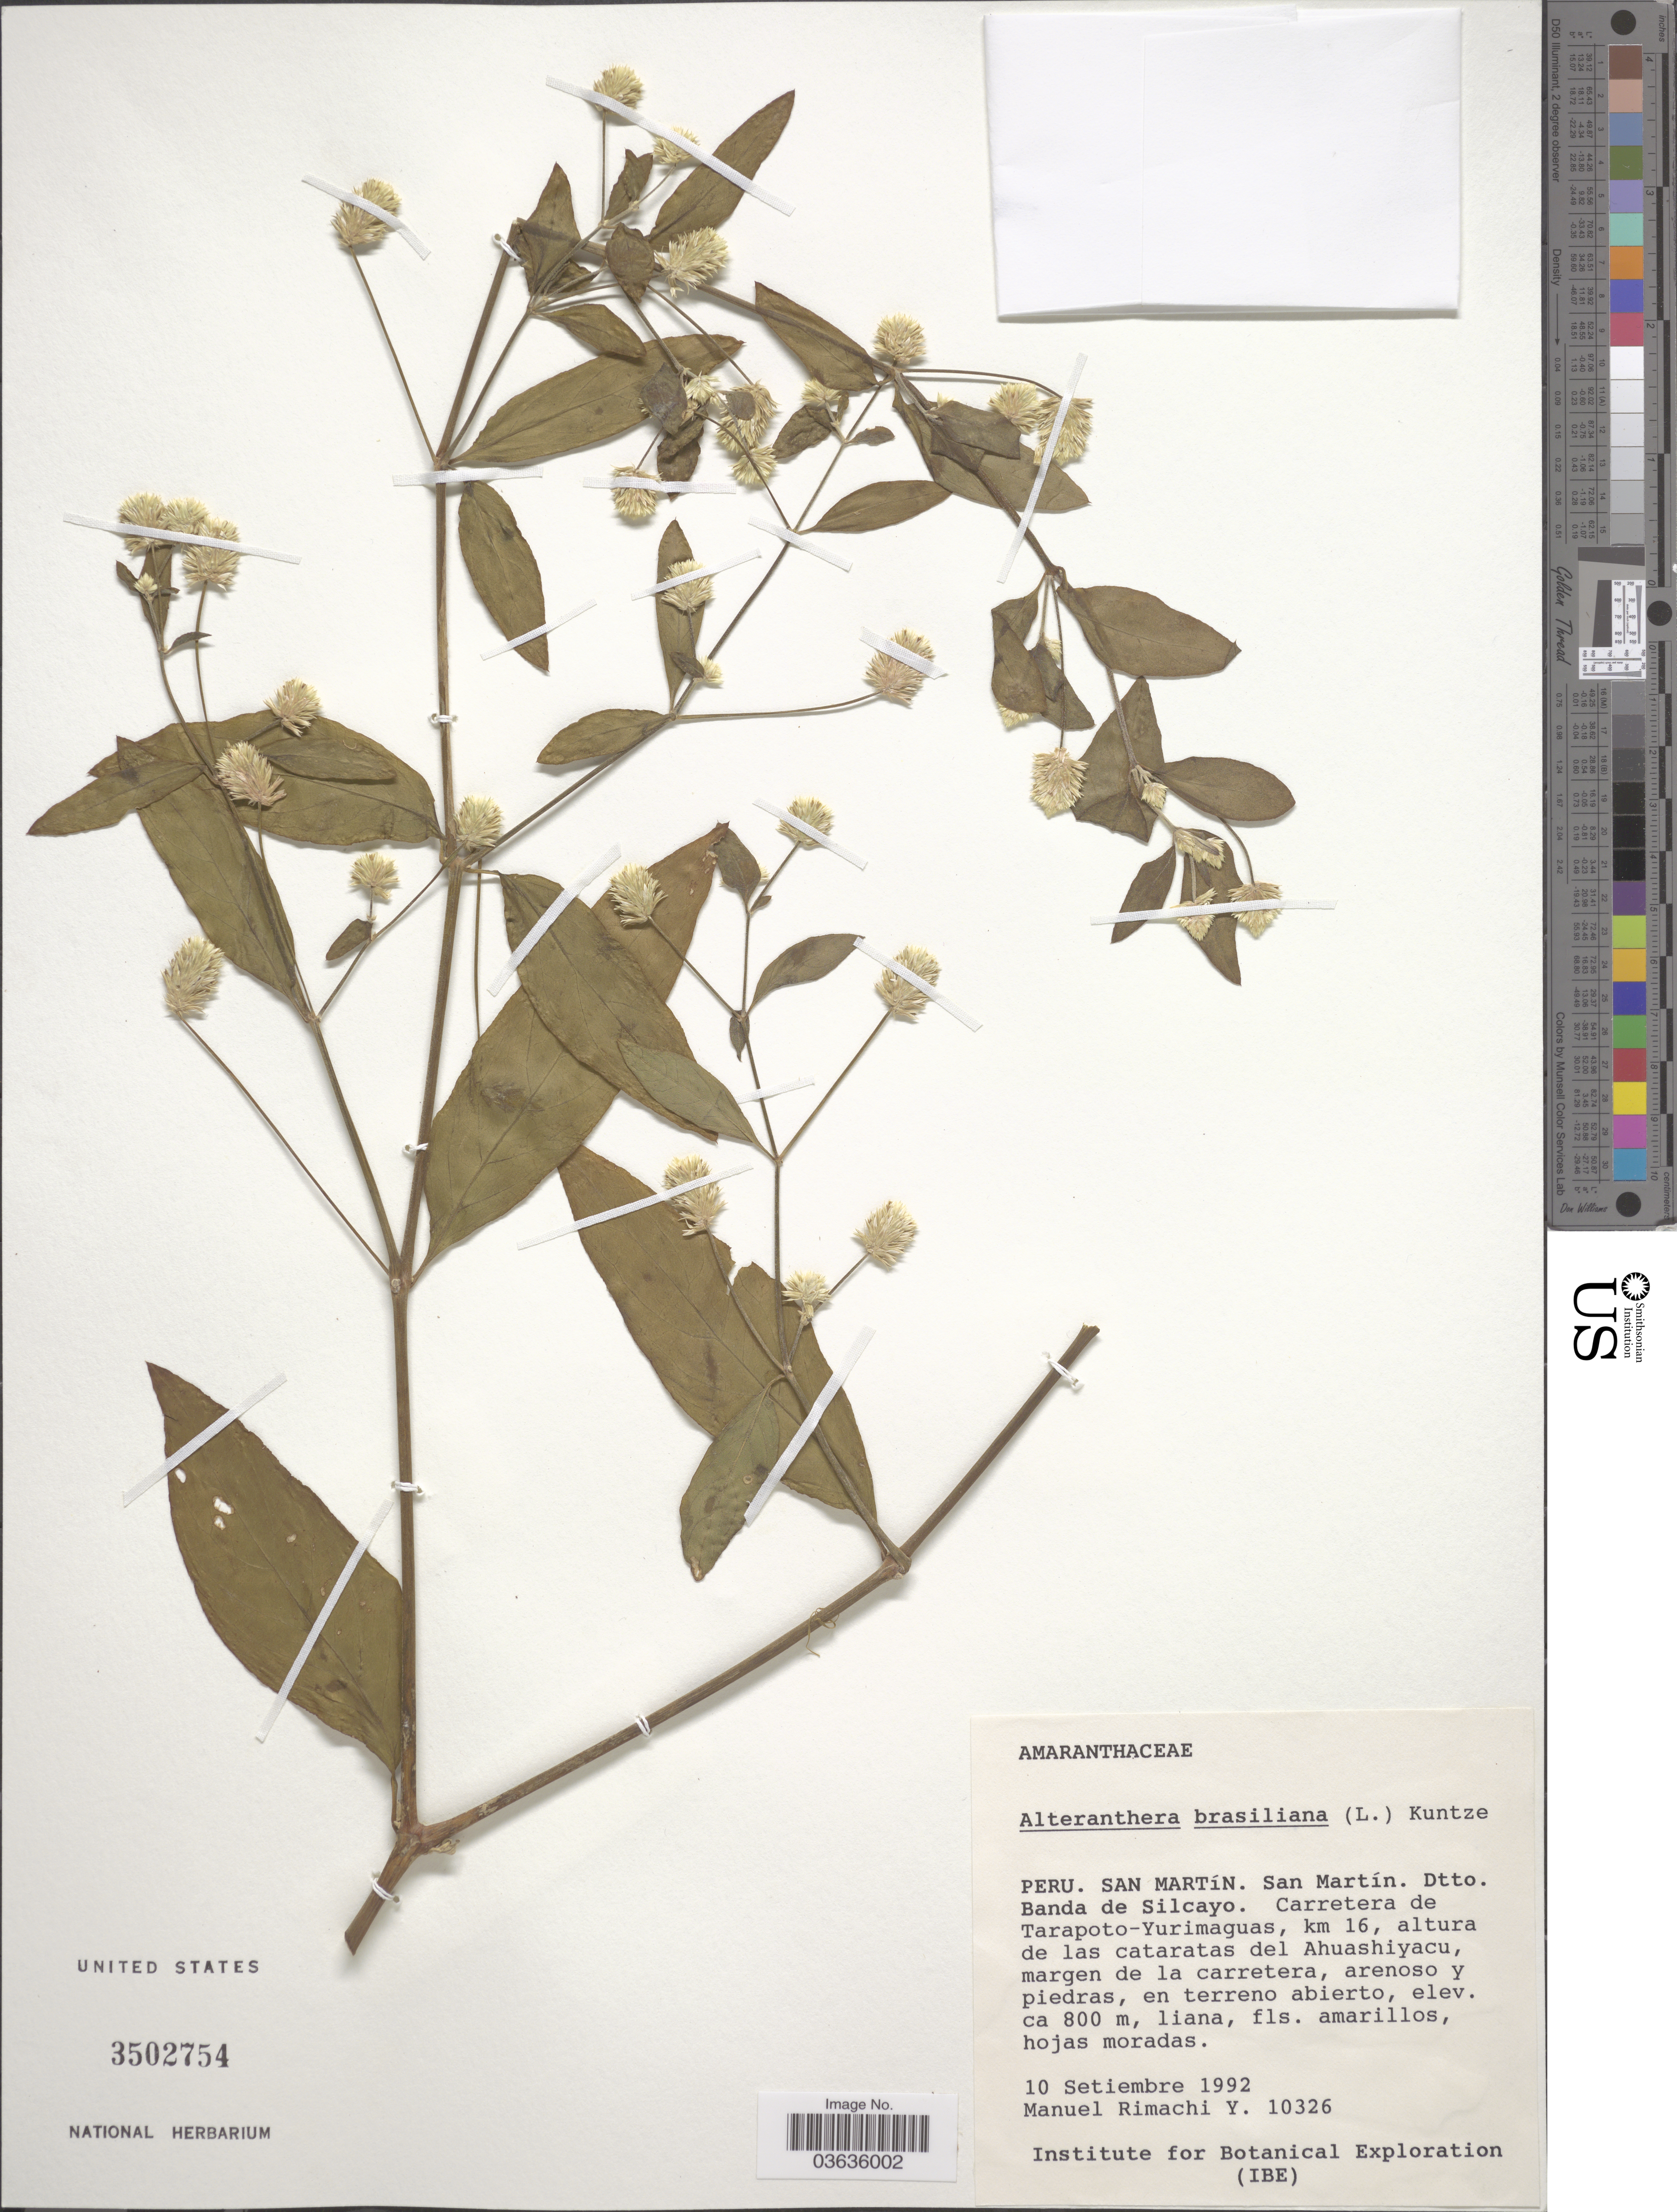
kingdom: Plantae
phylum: Tracheophyta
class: Magnoliopsida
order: Caryophyllales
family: Amaranthaceae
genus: Alternanthera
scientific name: Alternanthera brasiliana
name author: (L.) Kuntze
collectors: M. Rimachi Y.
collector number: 10326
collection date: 1992-09-10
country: Peru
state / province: San Martín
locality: Dtto. Banda de Silcayo. Carretera de Tarapoto-Yurimaguas, km 16, altura de las cataratas del Ahuashiyacu, margen de la carretera.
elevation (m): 800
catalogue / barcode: US 3502754